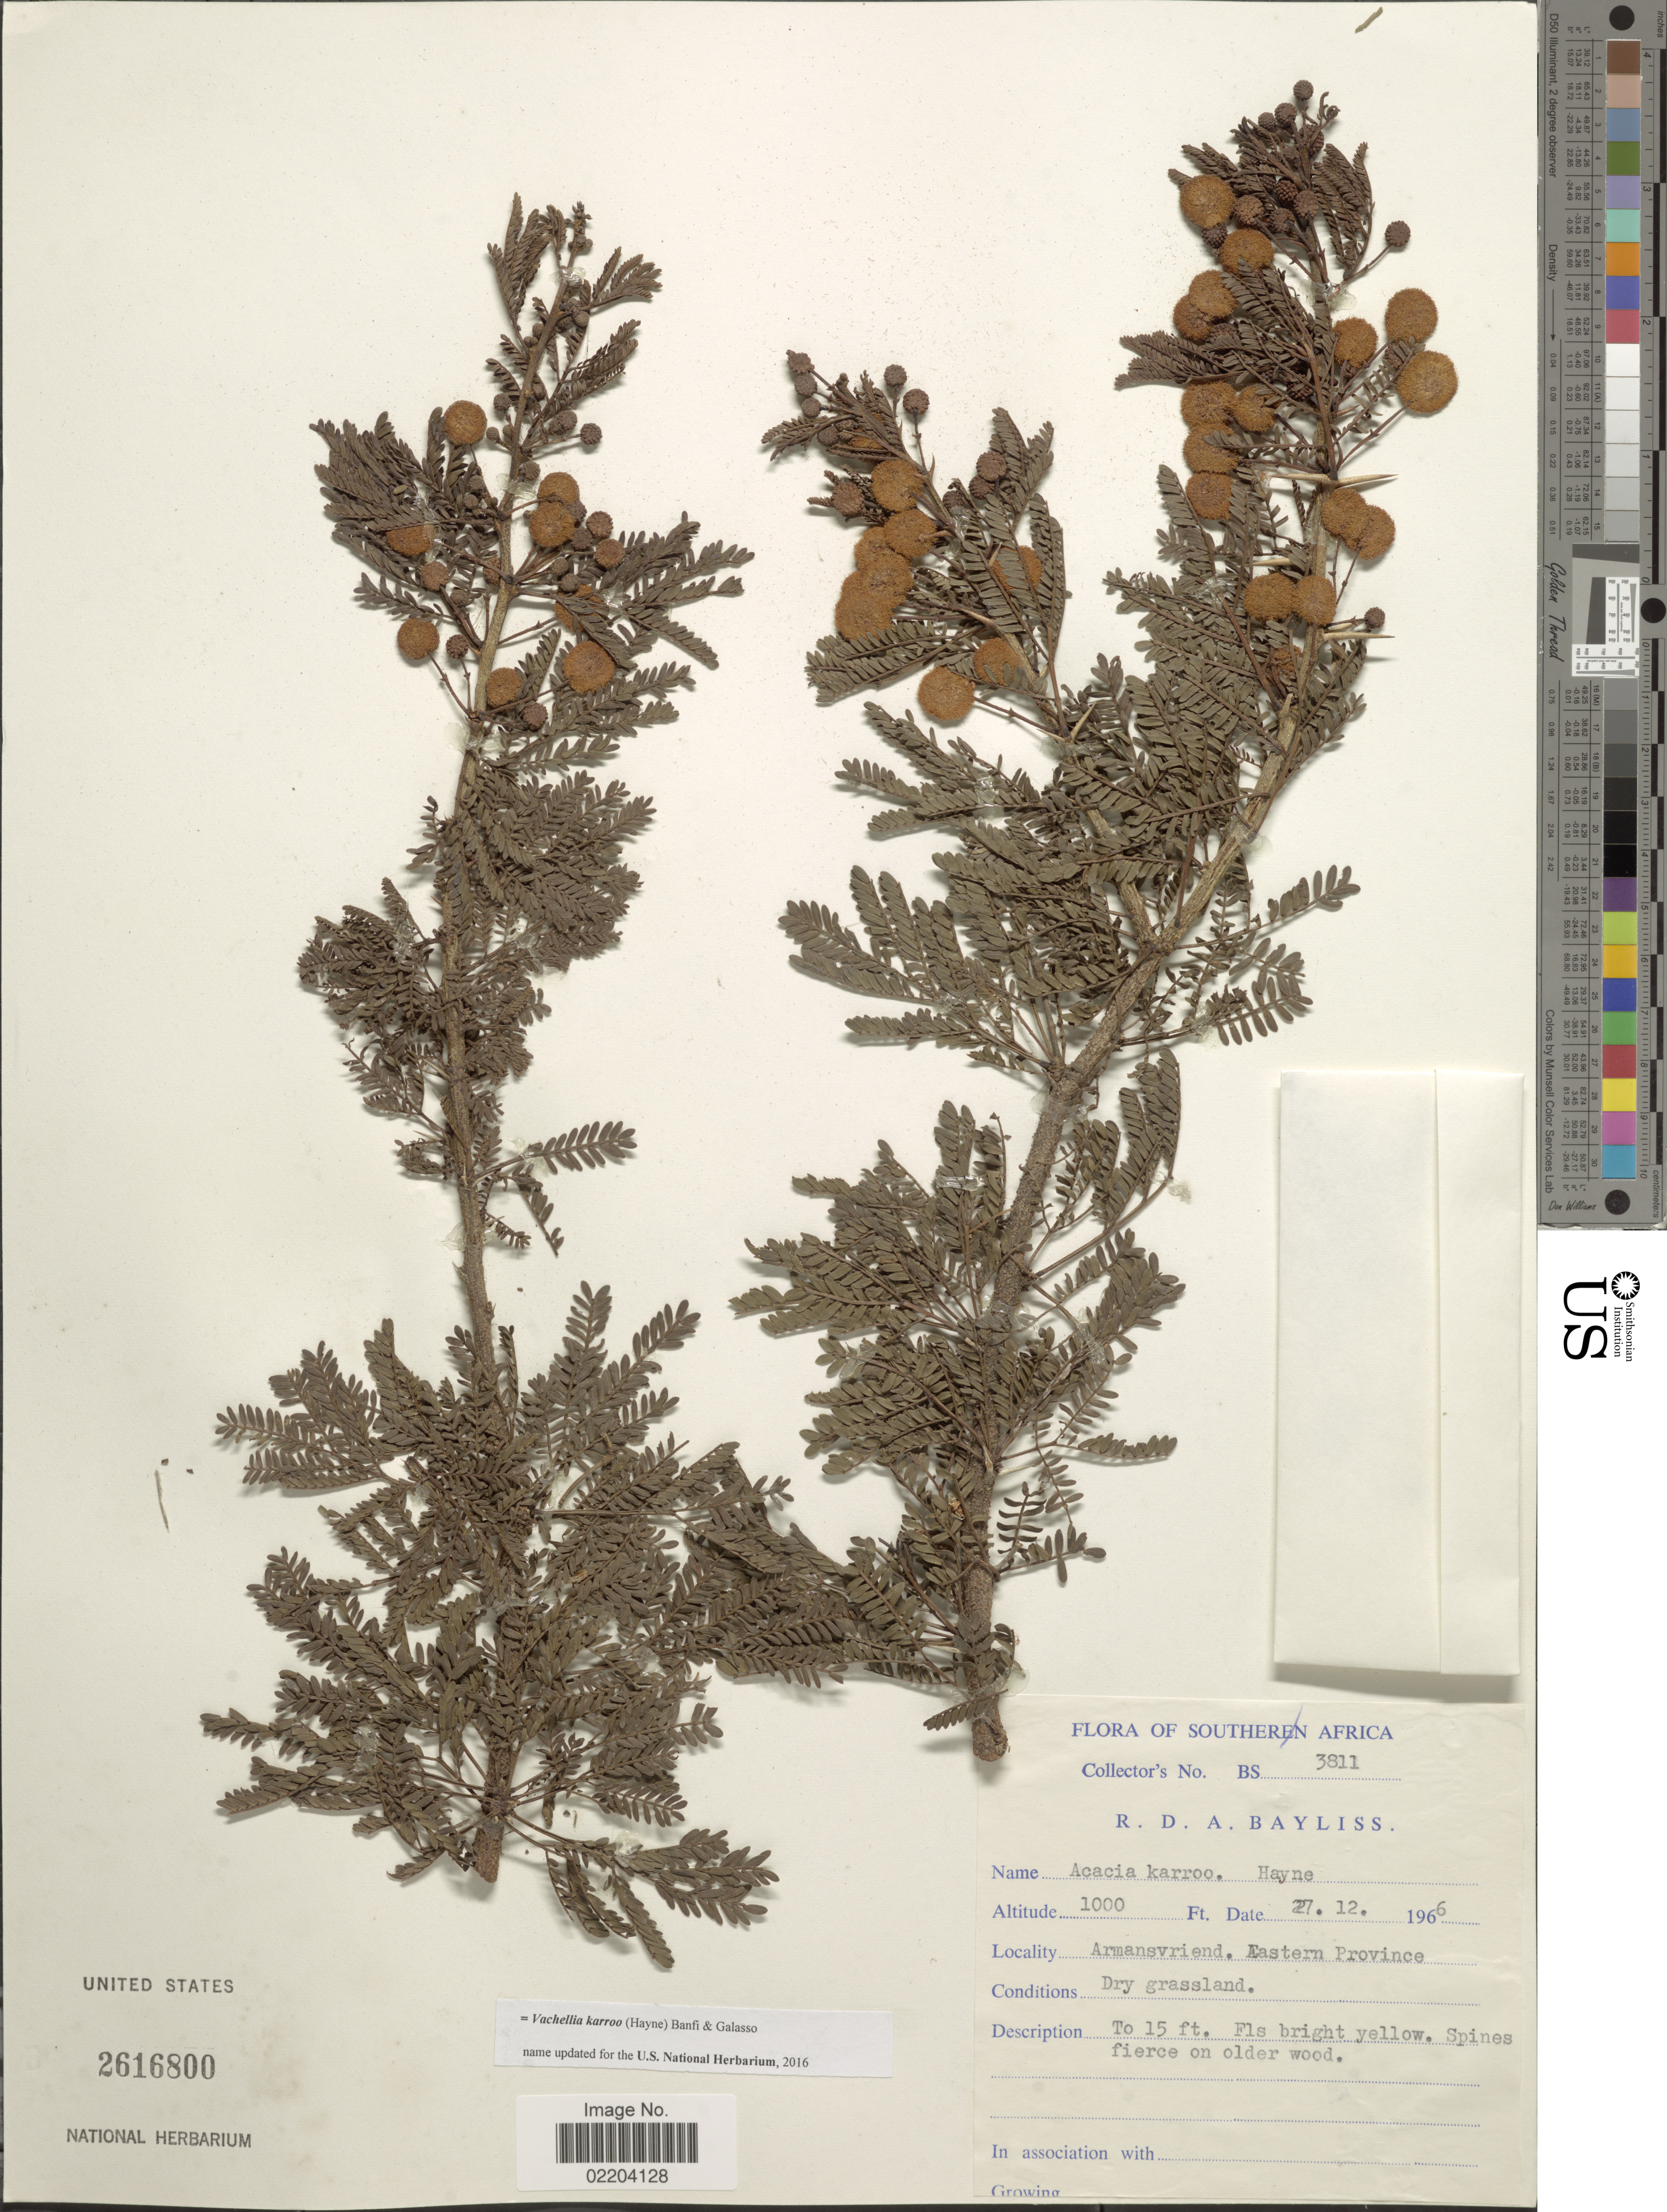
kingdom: Plantae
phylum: Tracheophyta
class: Magnoliopsida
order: Fabales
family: Fabaceae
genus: Vachellia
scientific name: Vachellia karroo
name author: (Hayne) Banfi & Galasso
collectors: R. Bayliss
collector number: BS 3811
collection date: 1966-12-27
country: South Africa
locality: Southern Africa. Armansvriend. Eastern Province.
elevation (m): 305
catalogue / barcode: US 2616800